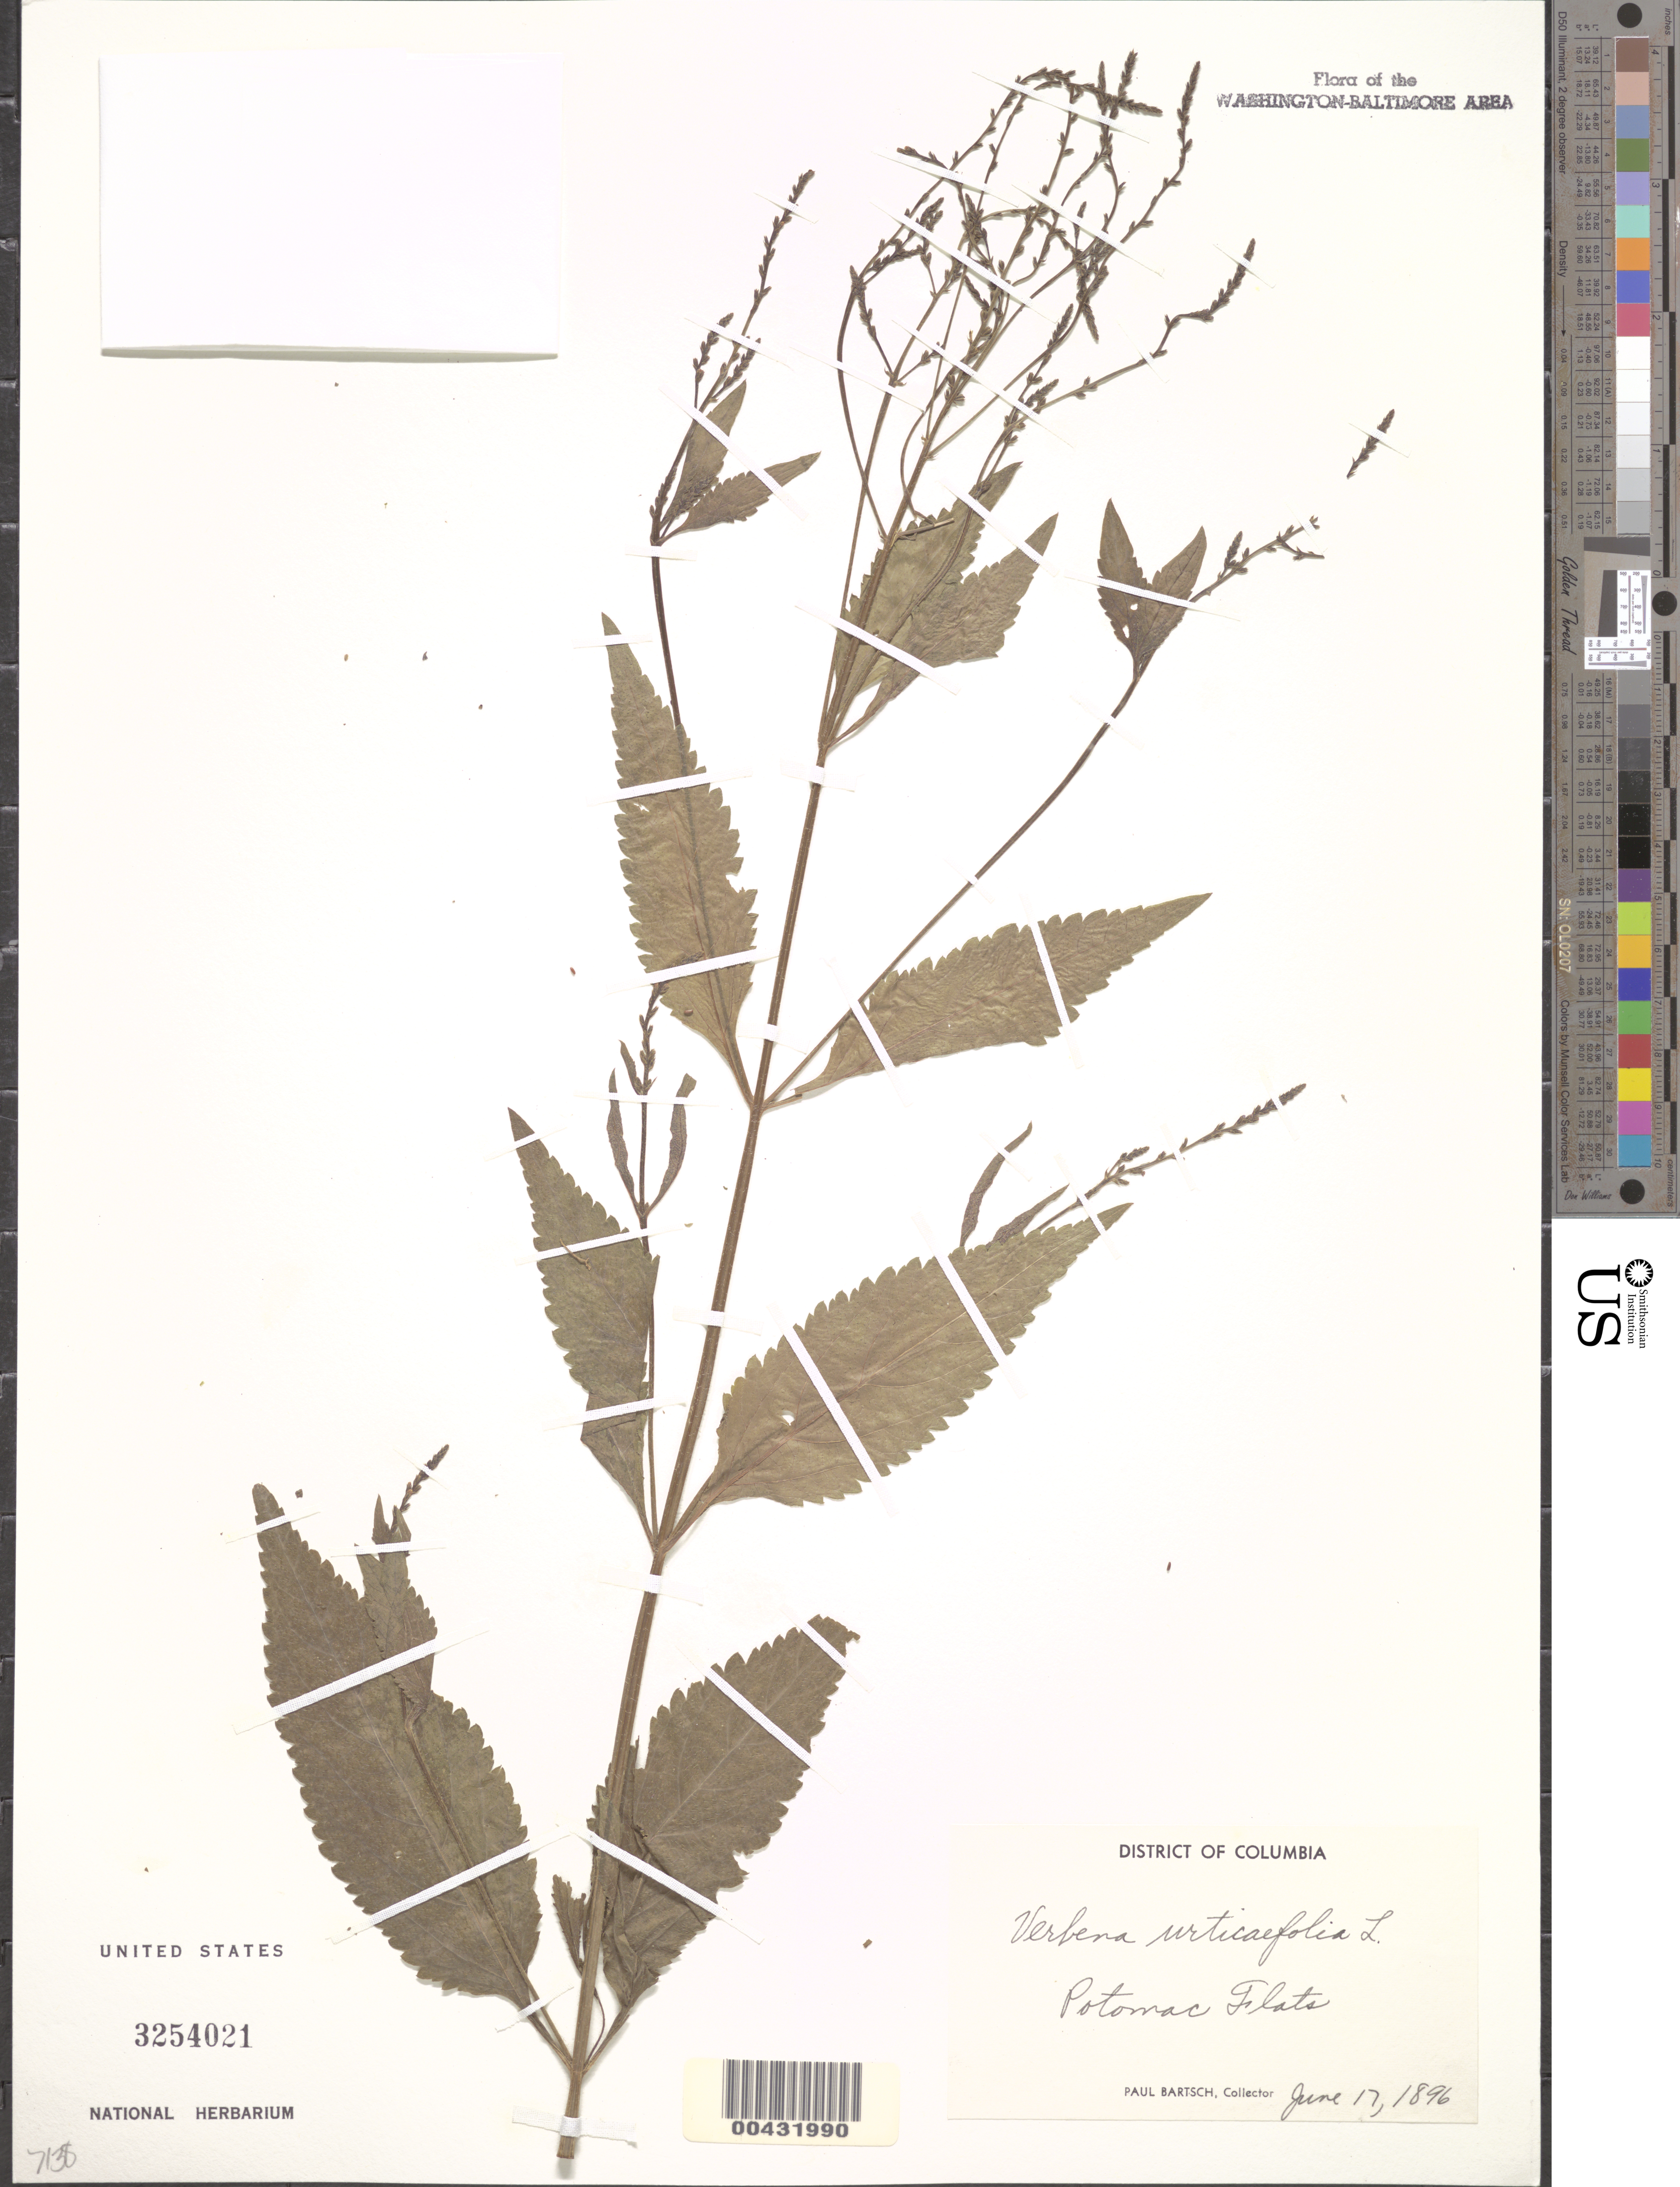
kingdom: Plantae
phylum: Tracheophyta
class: Magnoliopsida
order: Lamiales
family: Verbenaceae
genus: Verbena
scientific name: Verbena urticifolia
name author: L.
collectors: P. Bartsch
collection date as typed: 17 Jun 1896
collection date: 1896-06-17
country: United States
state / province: District of Columbia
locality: Potomac Flats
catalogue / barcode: US 3254021